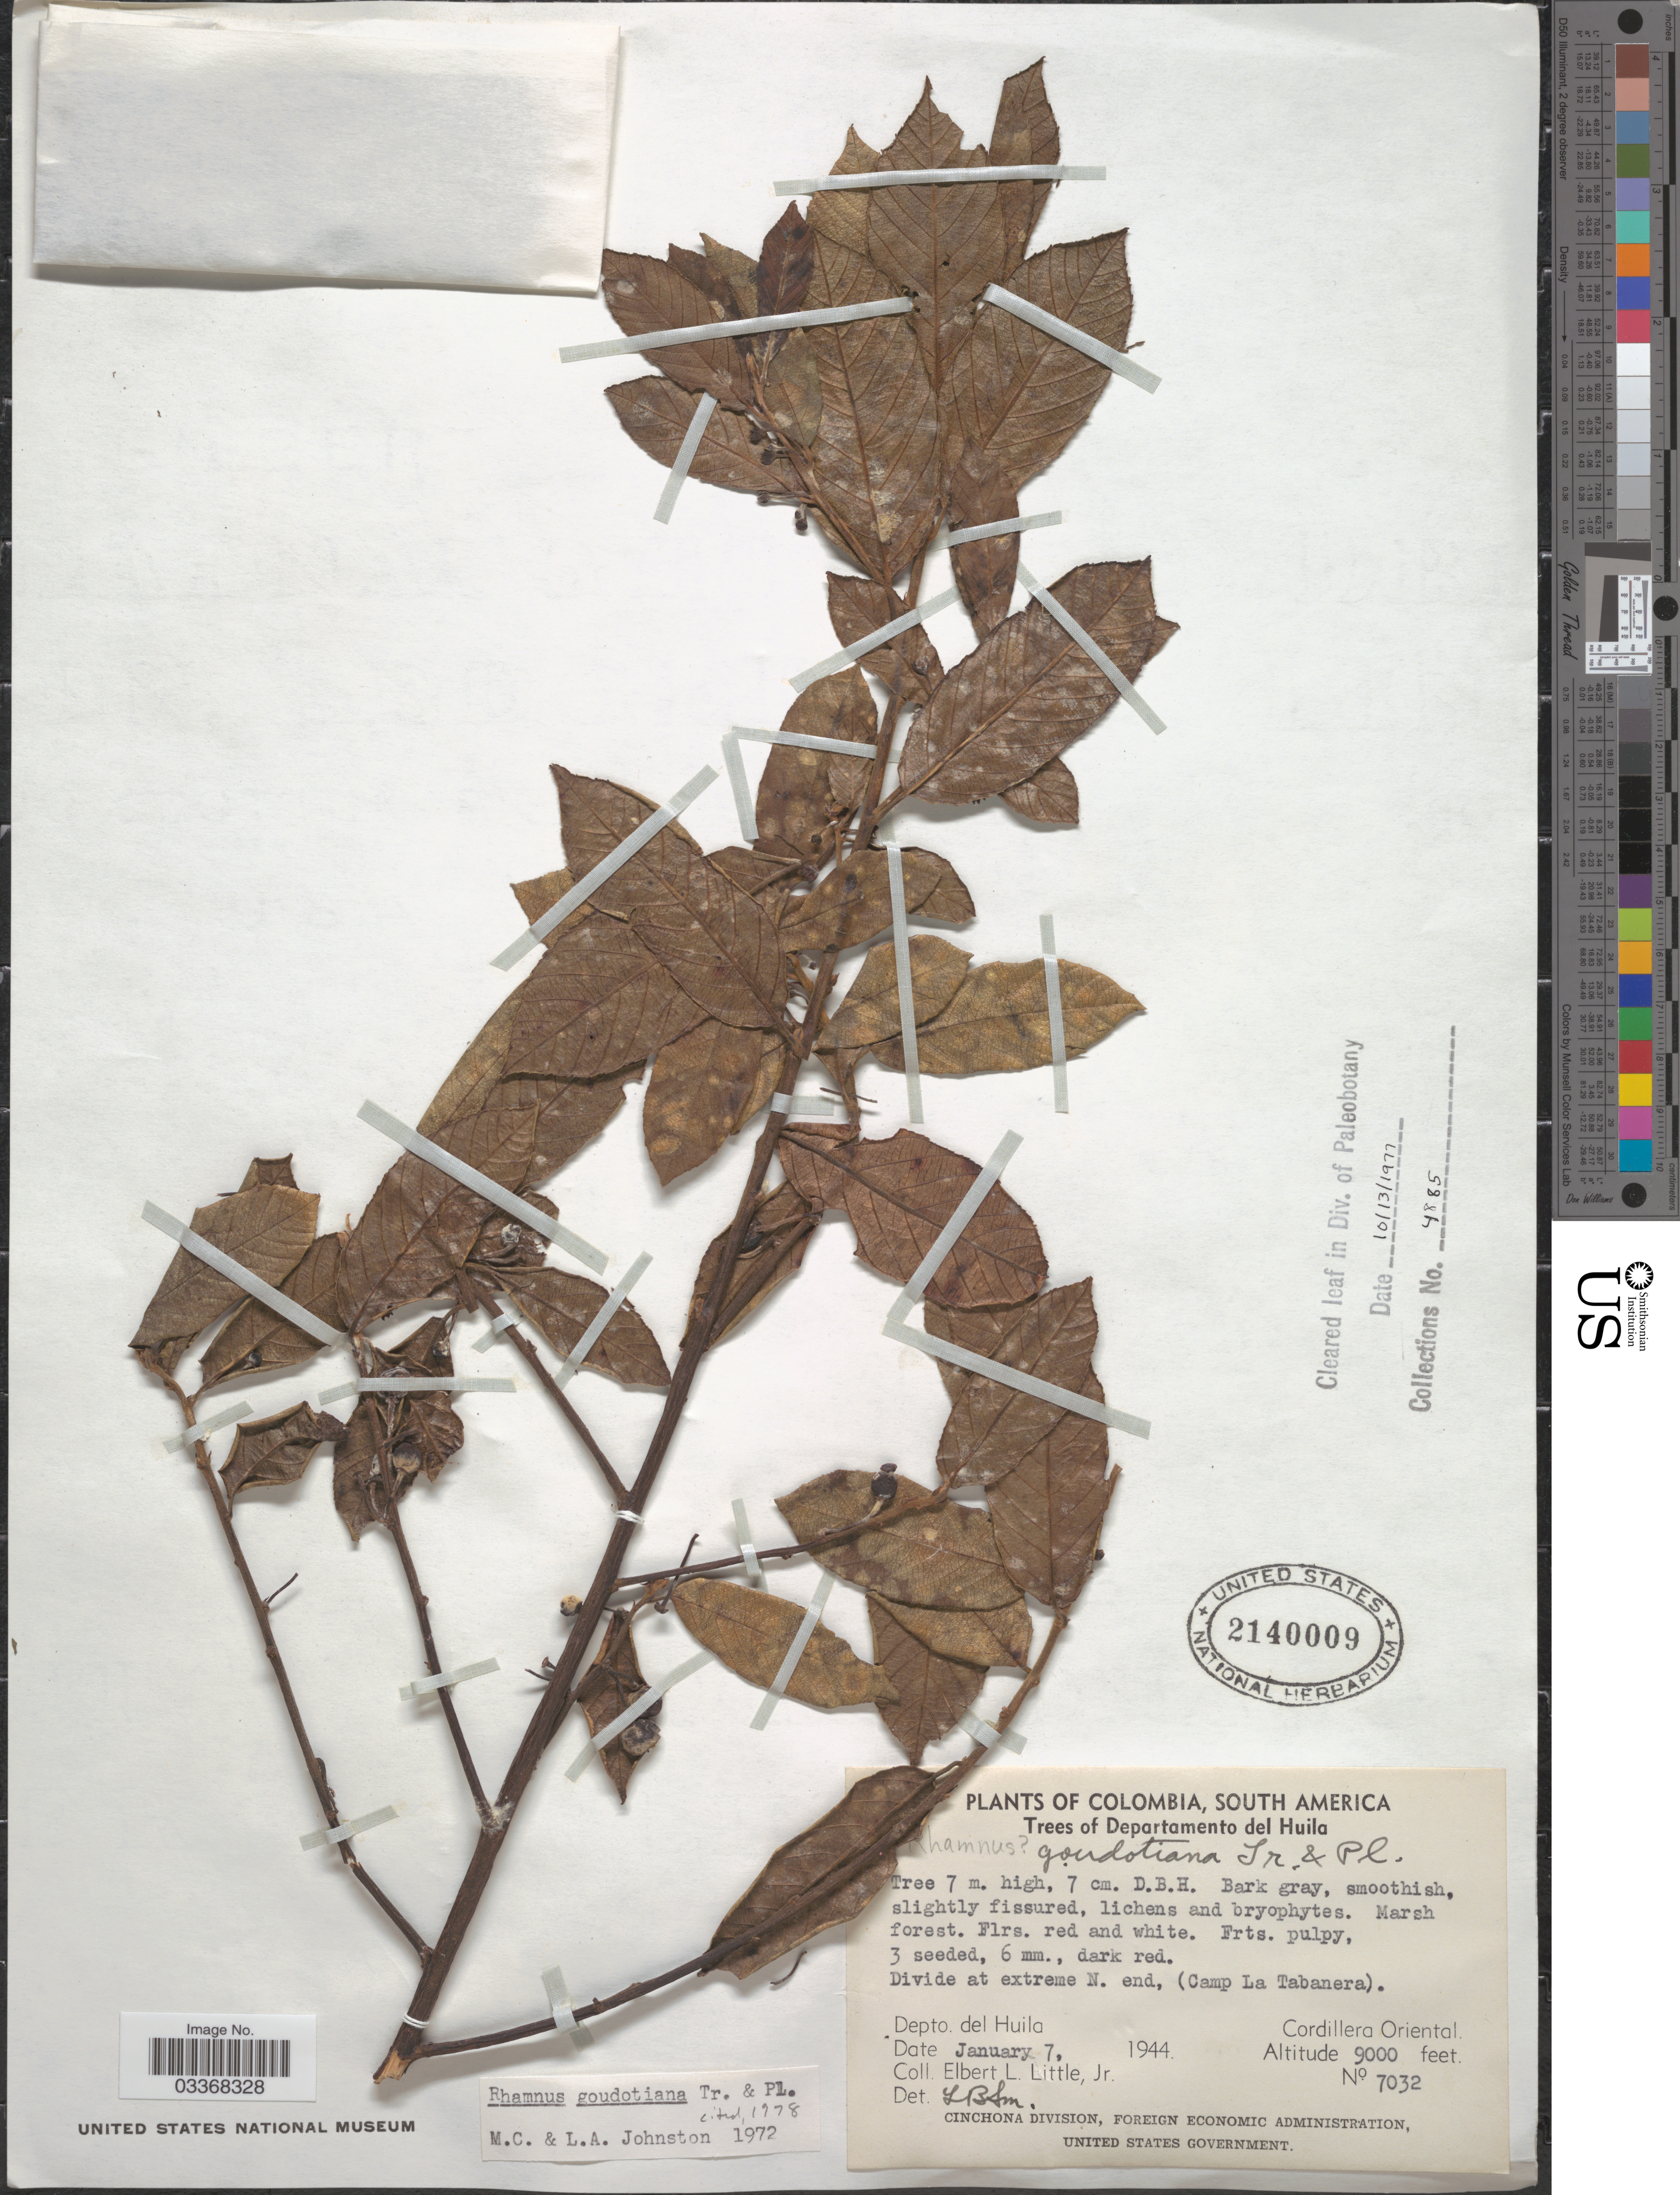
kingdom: Plantae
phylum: Tracheophyta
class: Magnoliopsida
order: Rosales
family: Rhamnaceae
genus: Frangula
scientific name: Frangula goudotiana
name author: (Triana & Planch.) Grubov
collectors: E. L. Little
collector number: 7032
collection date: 1944-01-07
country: Colombia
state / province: Huila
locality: Divide at extreme N. end (Camp La Tabanera). Cordillera Oriental. Depto. del Huila.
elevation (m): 2743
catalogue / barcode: US 2140009